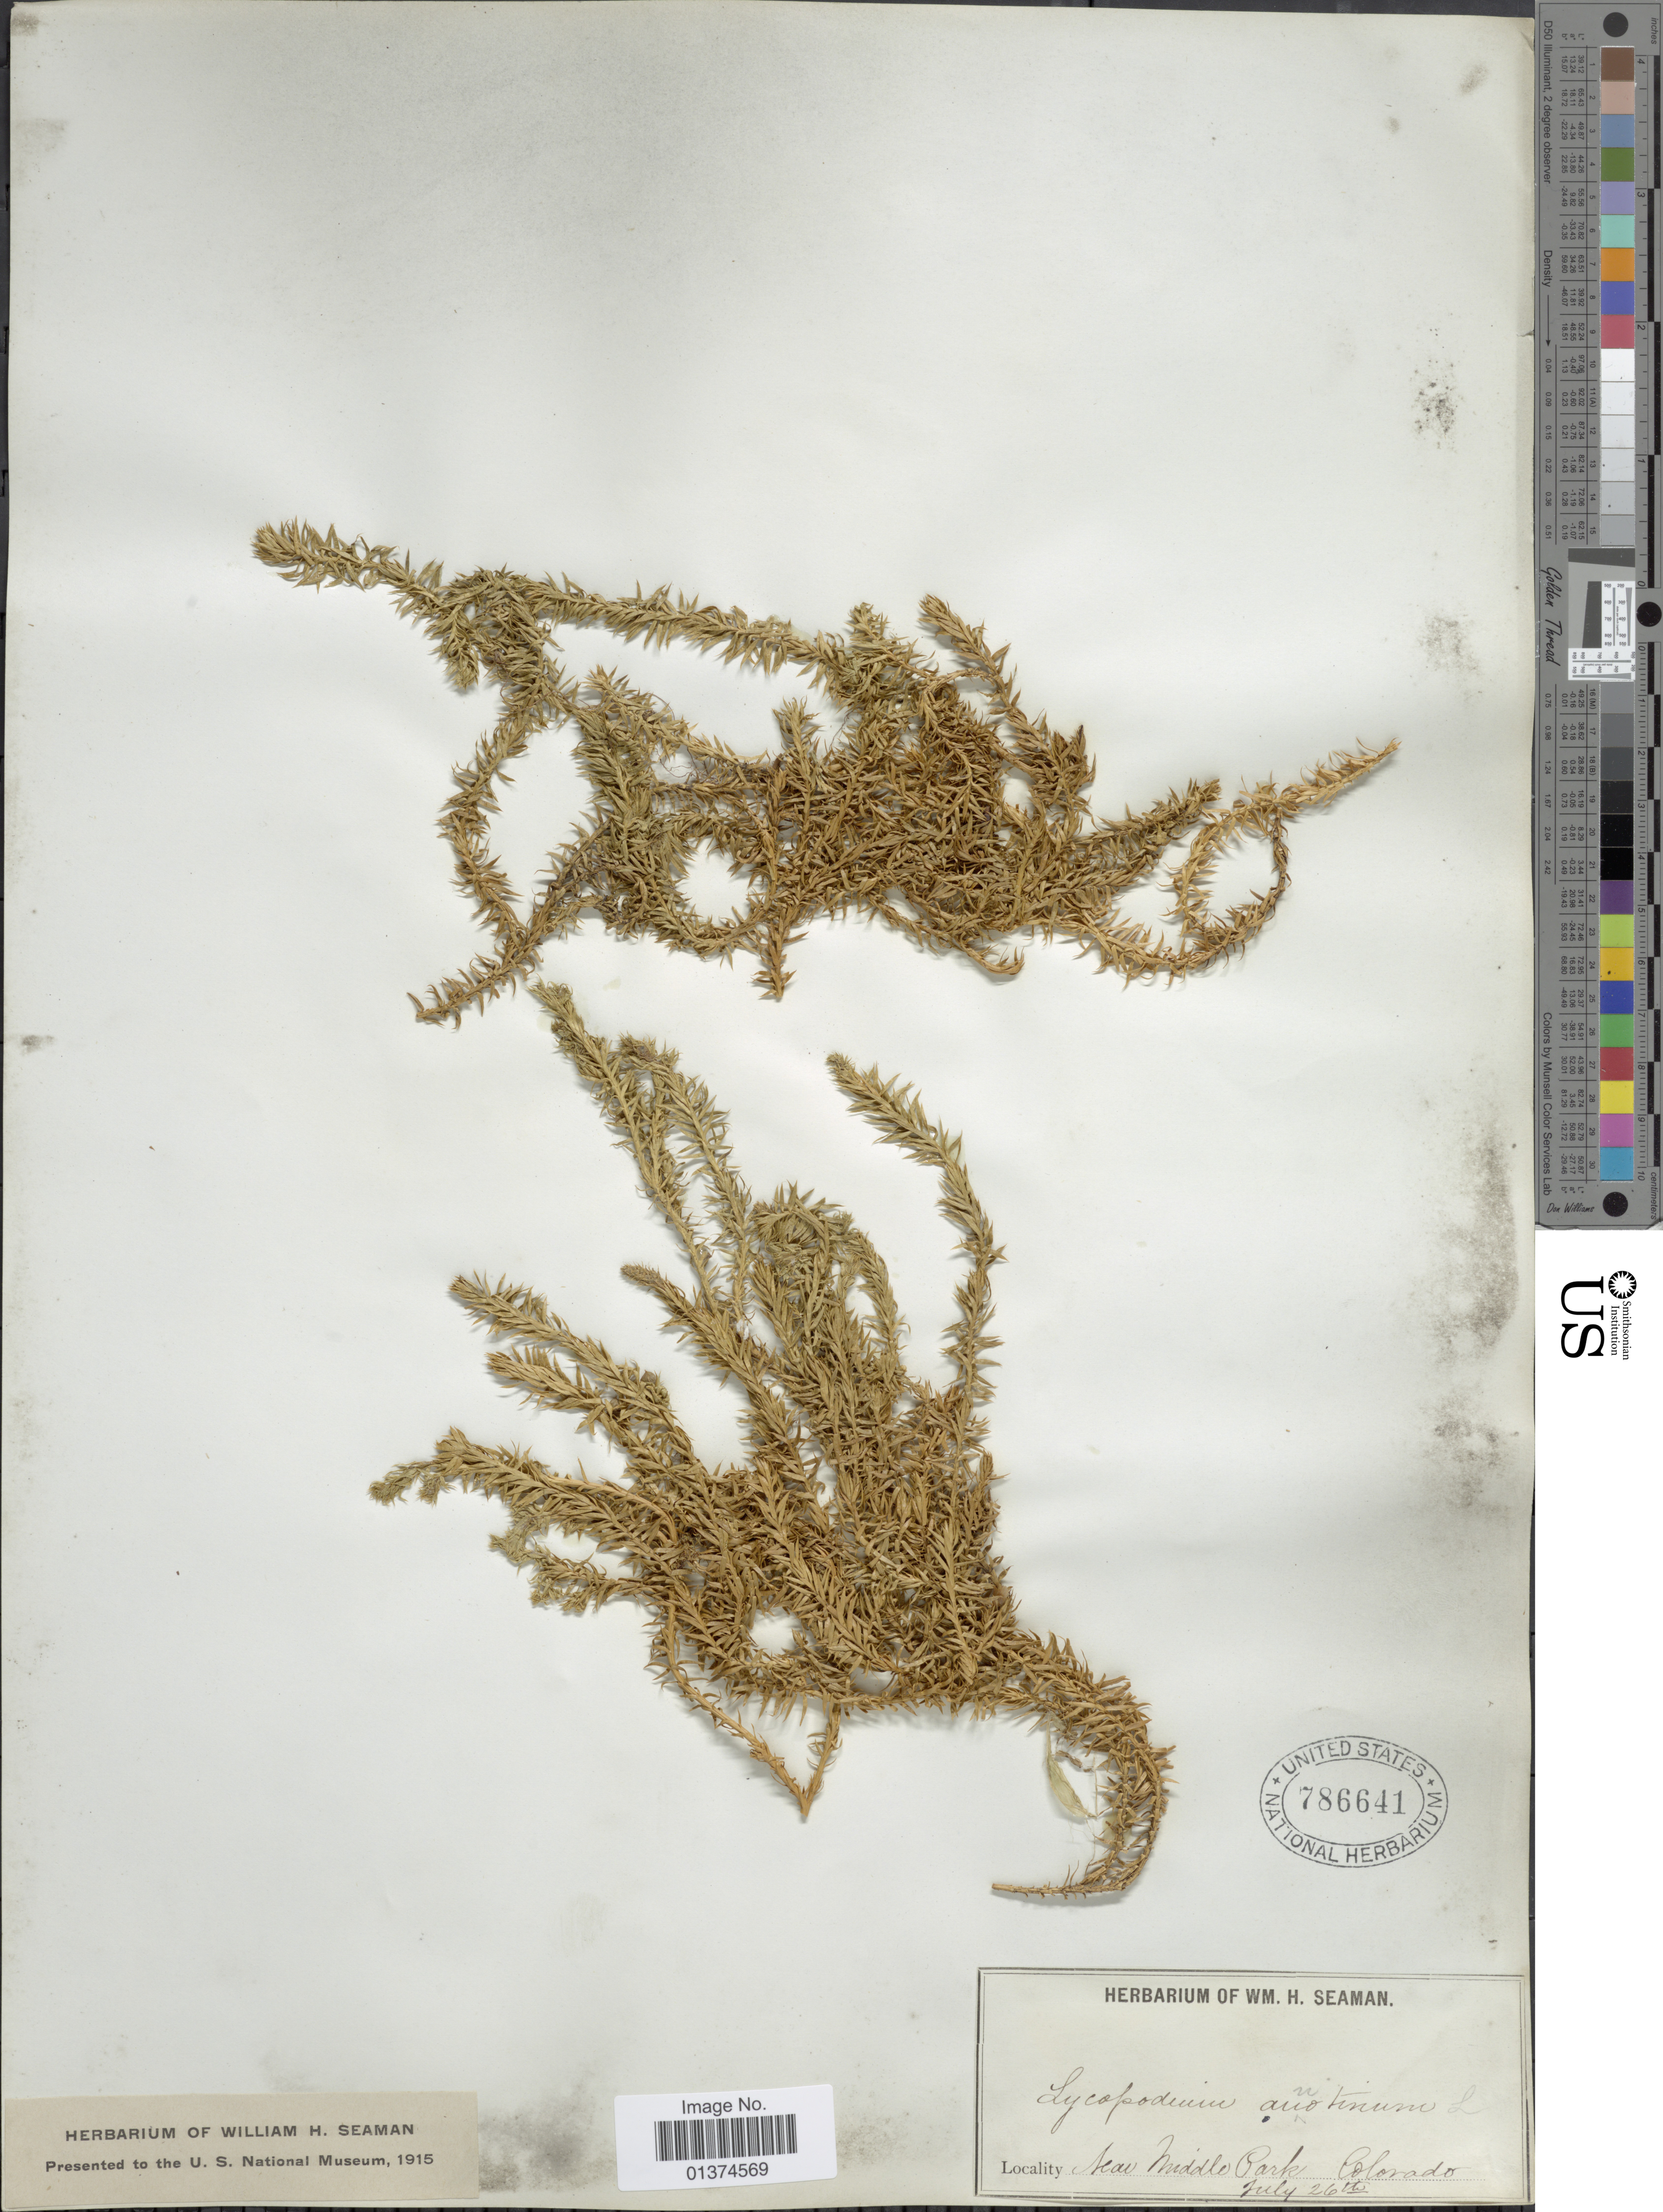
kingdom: Plantae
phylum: Tracheophyta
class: Lycopodiopsida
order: Lycopodiales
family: Lycopodiaceae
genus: Spinulum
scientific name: Spinulum annotinum subsp. annotinum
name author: (L.) A. Haines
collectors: W. Seaman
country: United States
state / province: Colorado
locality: Middle Park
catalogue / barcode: US 786641